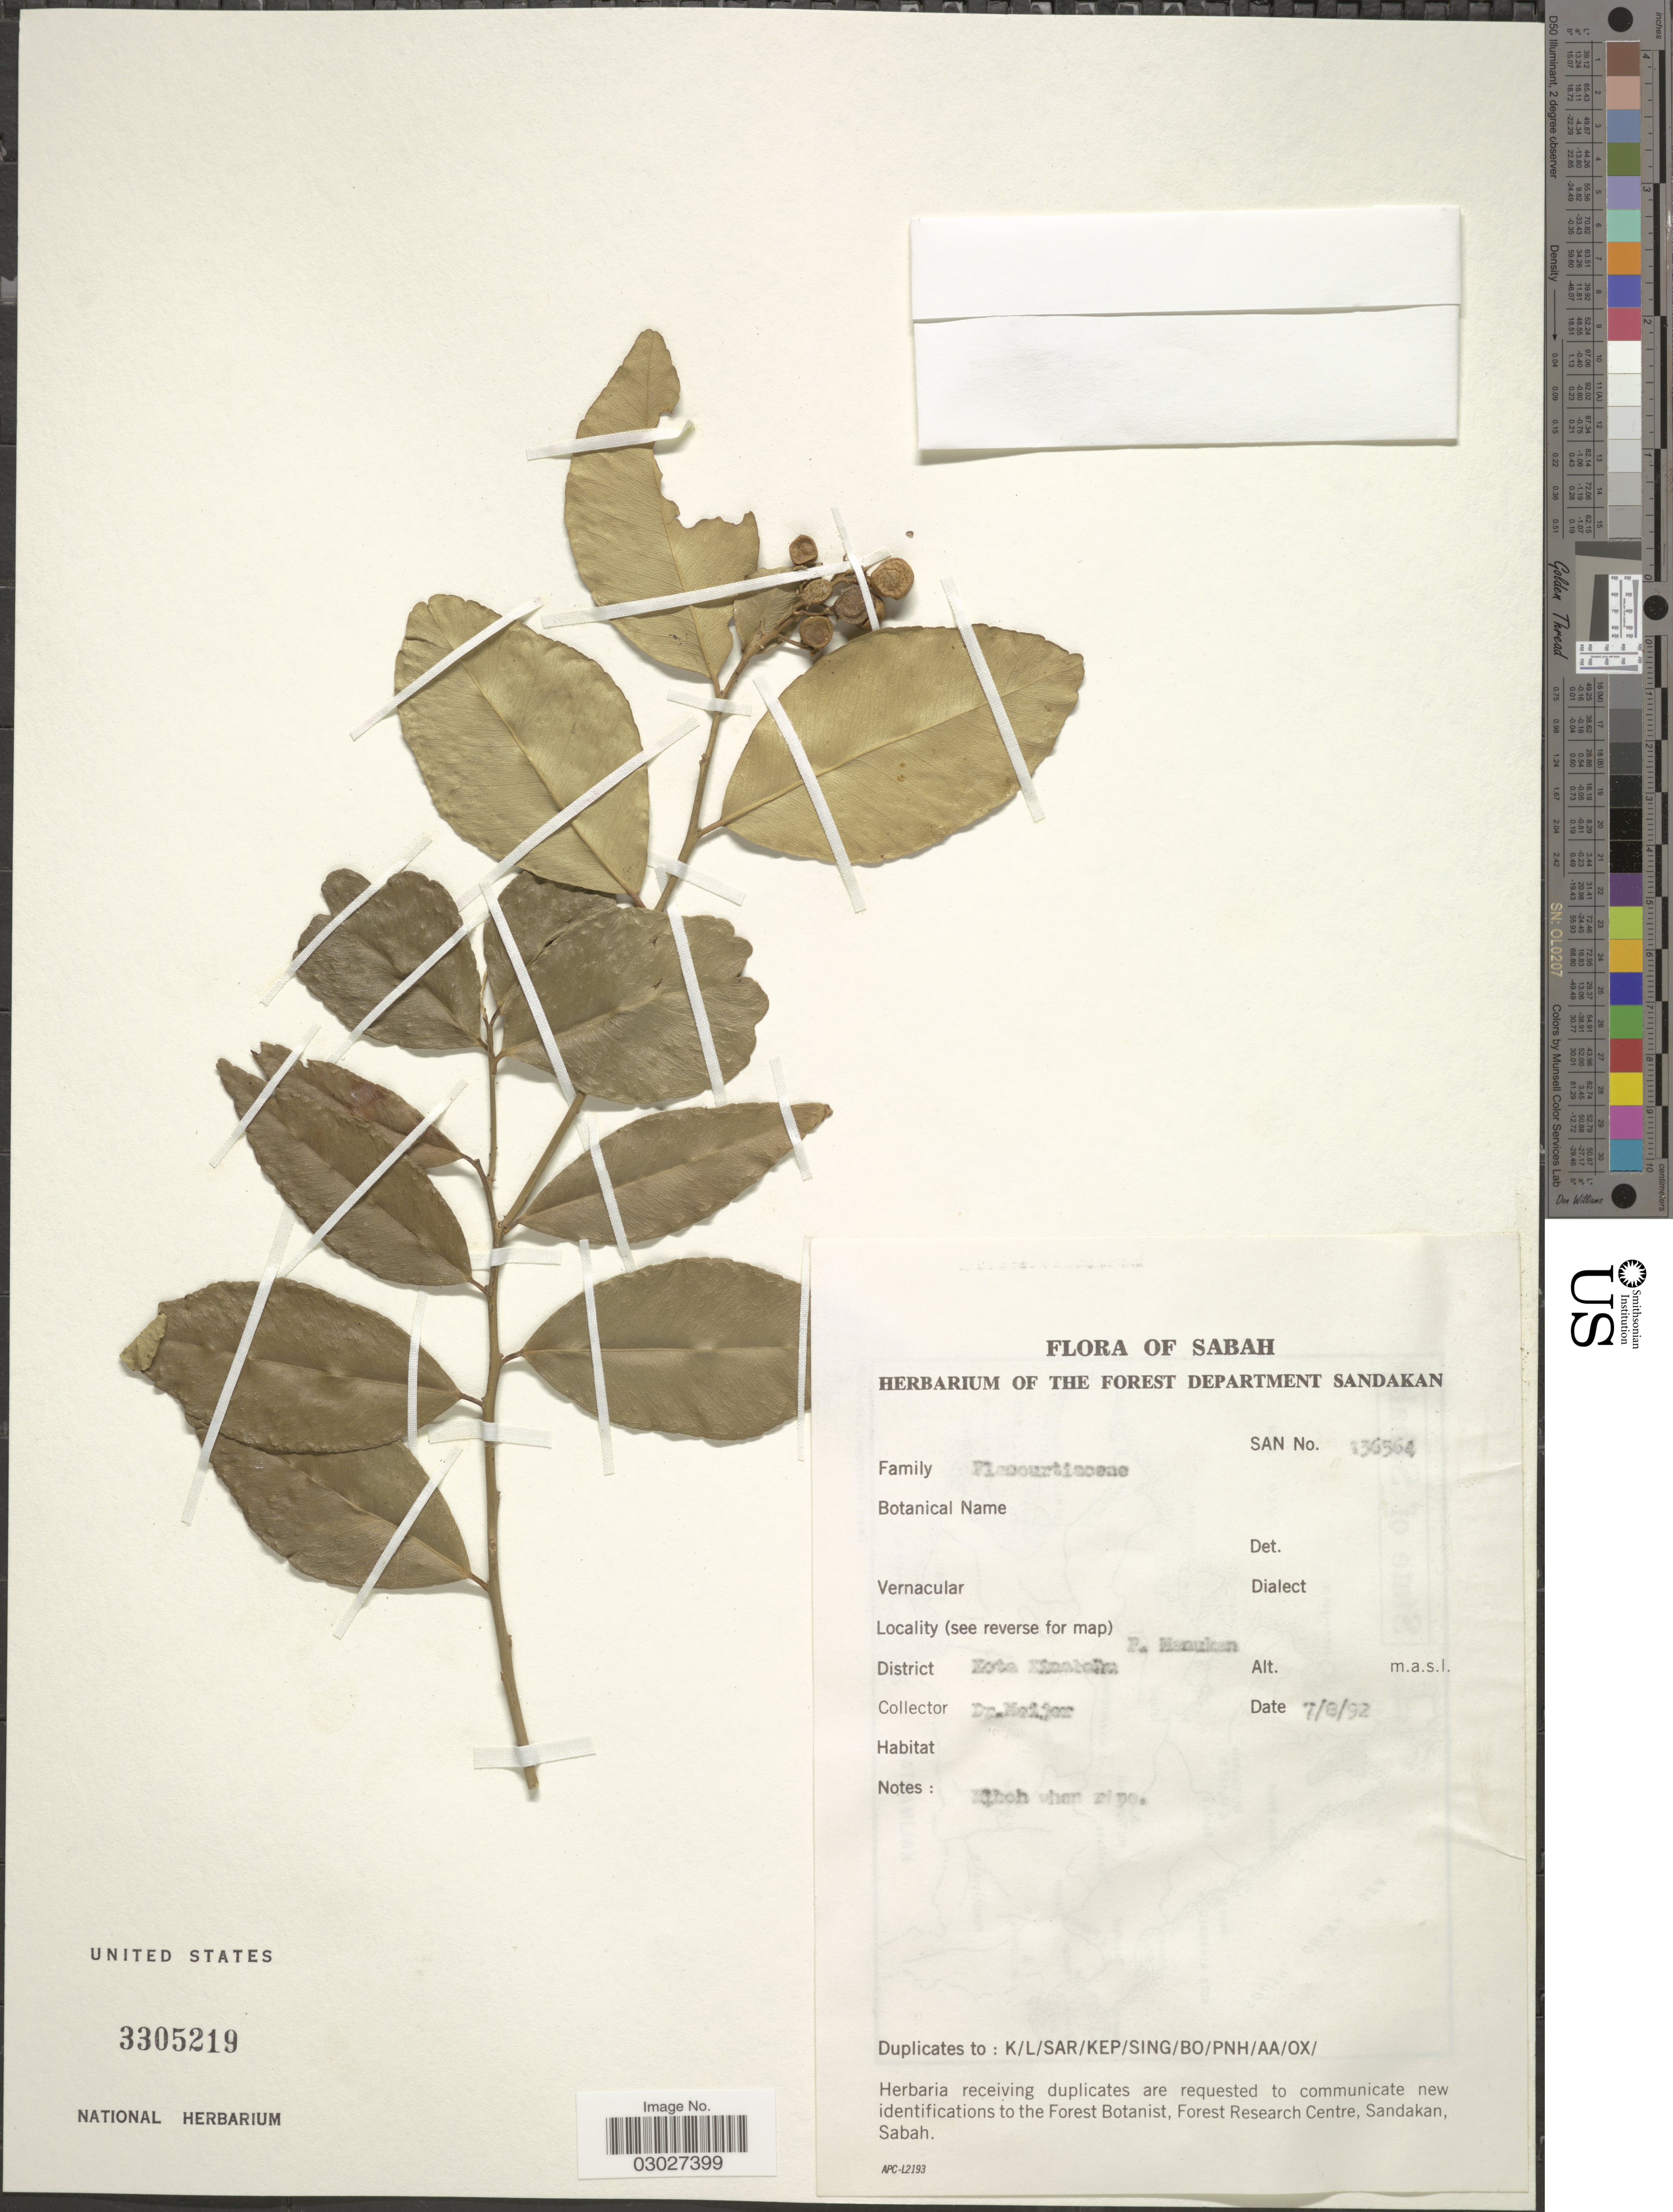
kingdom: Plantae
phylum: Tracheophyta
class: Magnoliopsida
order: Malpighiales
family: Salicaceae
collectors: -- Meijer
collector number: SAN 136564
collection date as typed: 7/8/92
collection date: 1992-08-07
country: Malaysia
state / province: Sabah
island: Borneo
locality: P. Manuken, District Kota Kinabalu.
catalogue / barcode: US 3305219